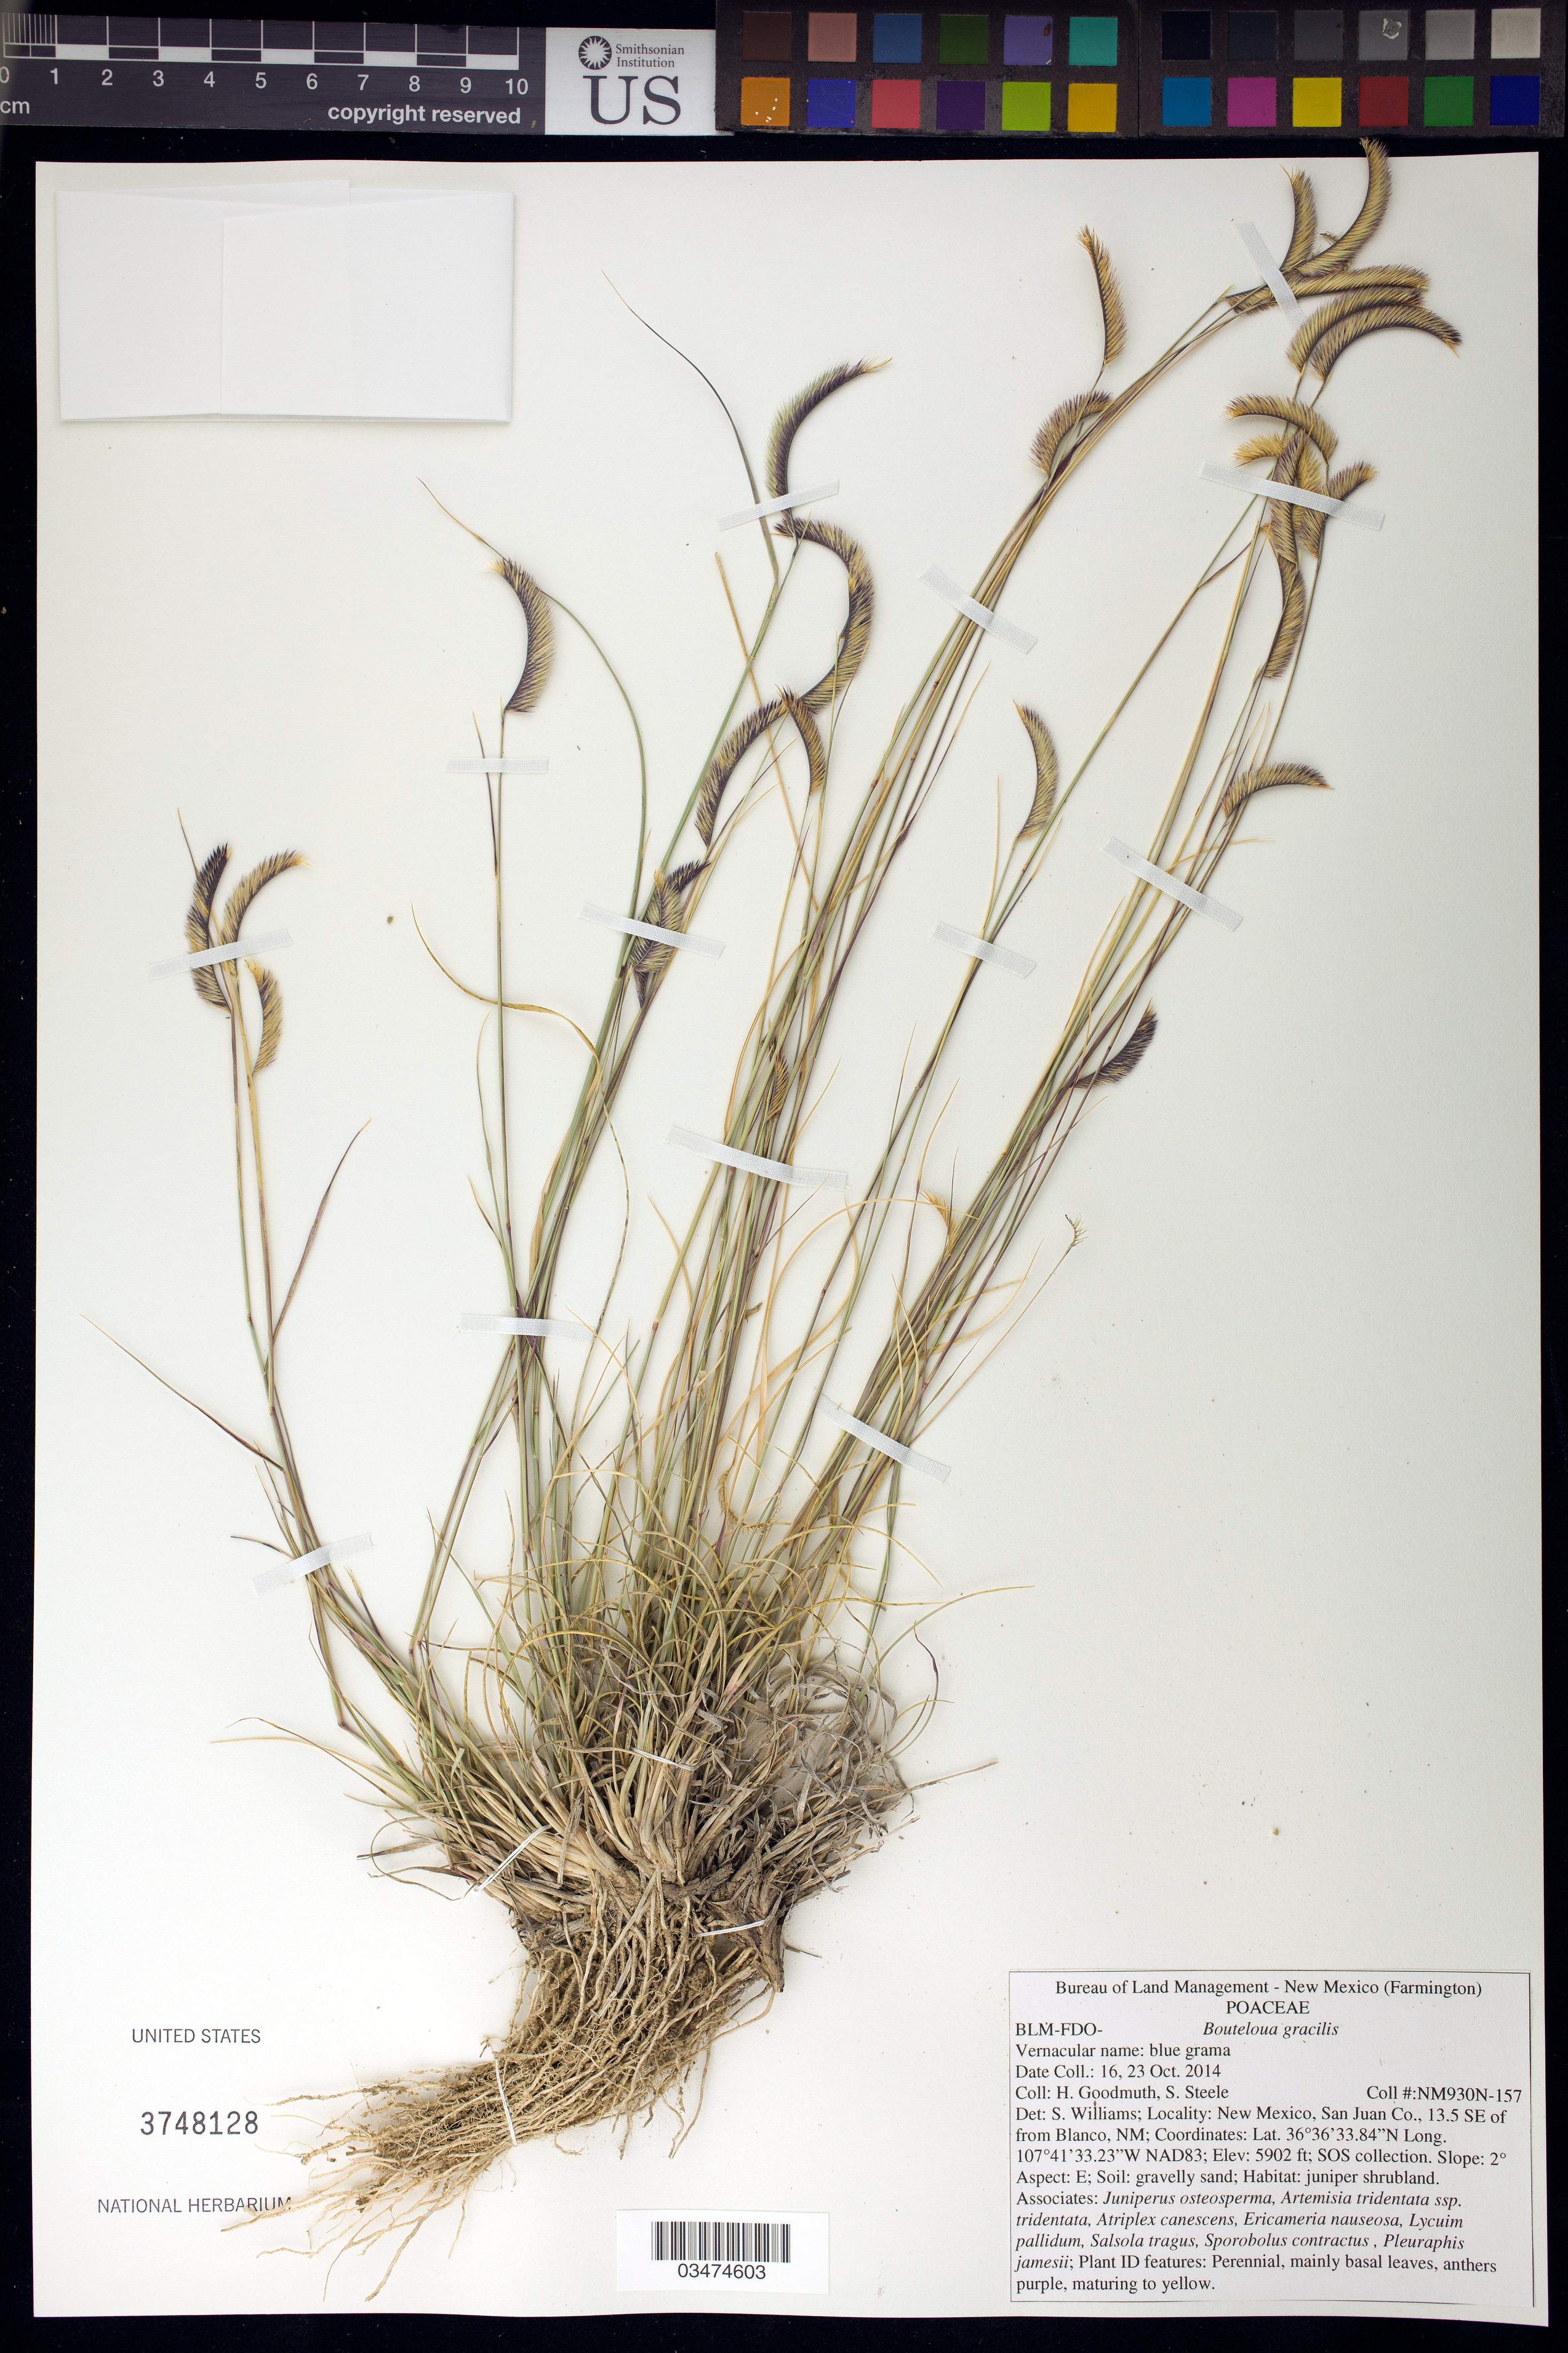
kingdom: Plantae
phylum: Tracheophyta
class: Liliopsida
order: Poales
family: Poaceae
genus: Bouteloua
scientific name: Bouteloua gracilis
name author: (Kunth) Lag. ex Griffiths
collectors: H. Goodmuth & S. Steele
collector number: NM930N-157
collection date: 2014-10-16,2014-10-23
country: United States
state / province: New Mexico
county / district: San Juan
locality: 13.5 mi. SE of Blanco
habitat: Gravelly sand. Shrubland.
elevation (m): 1799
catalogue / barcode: US 3748128